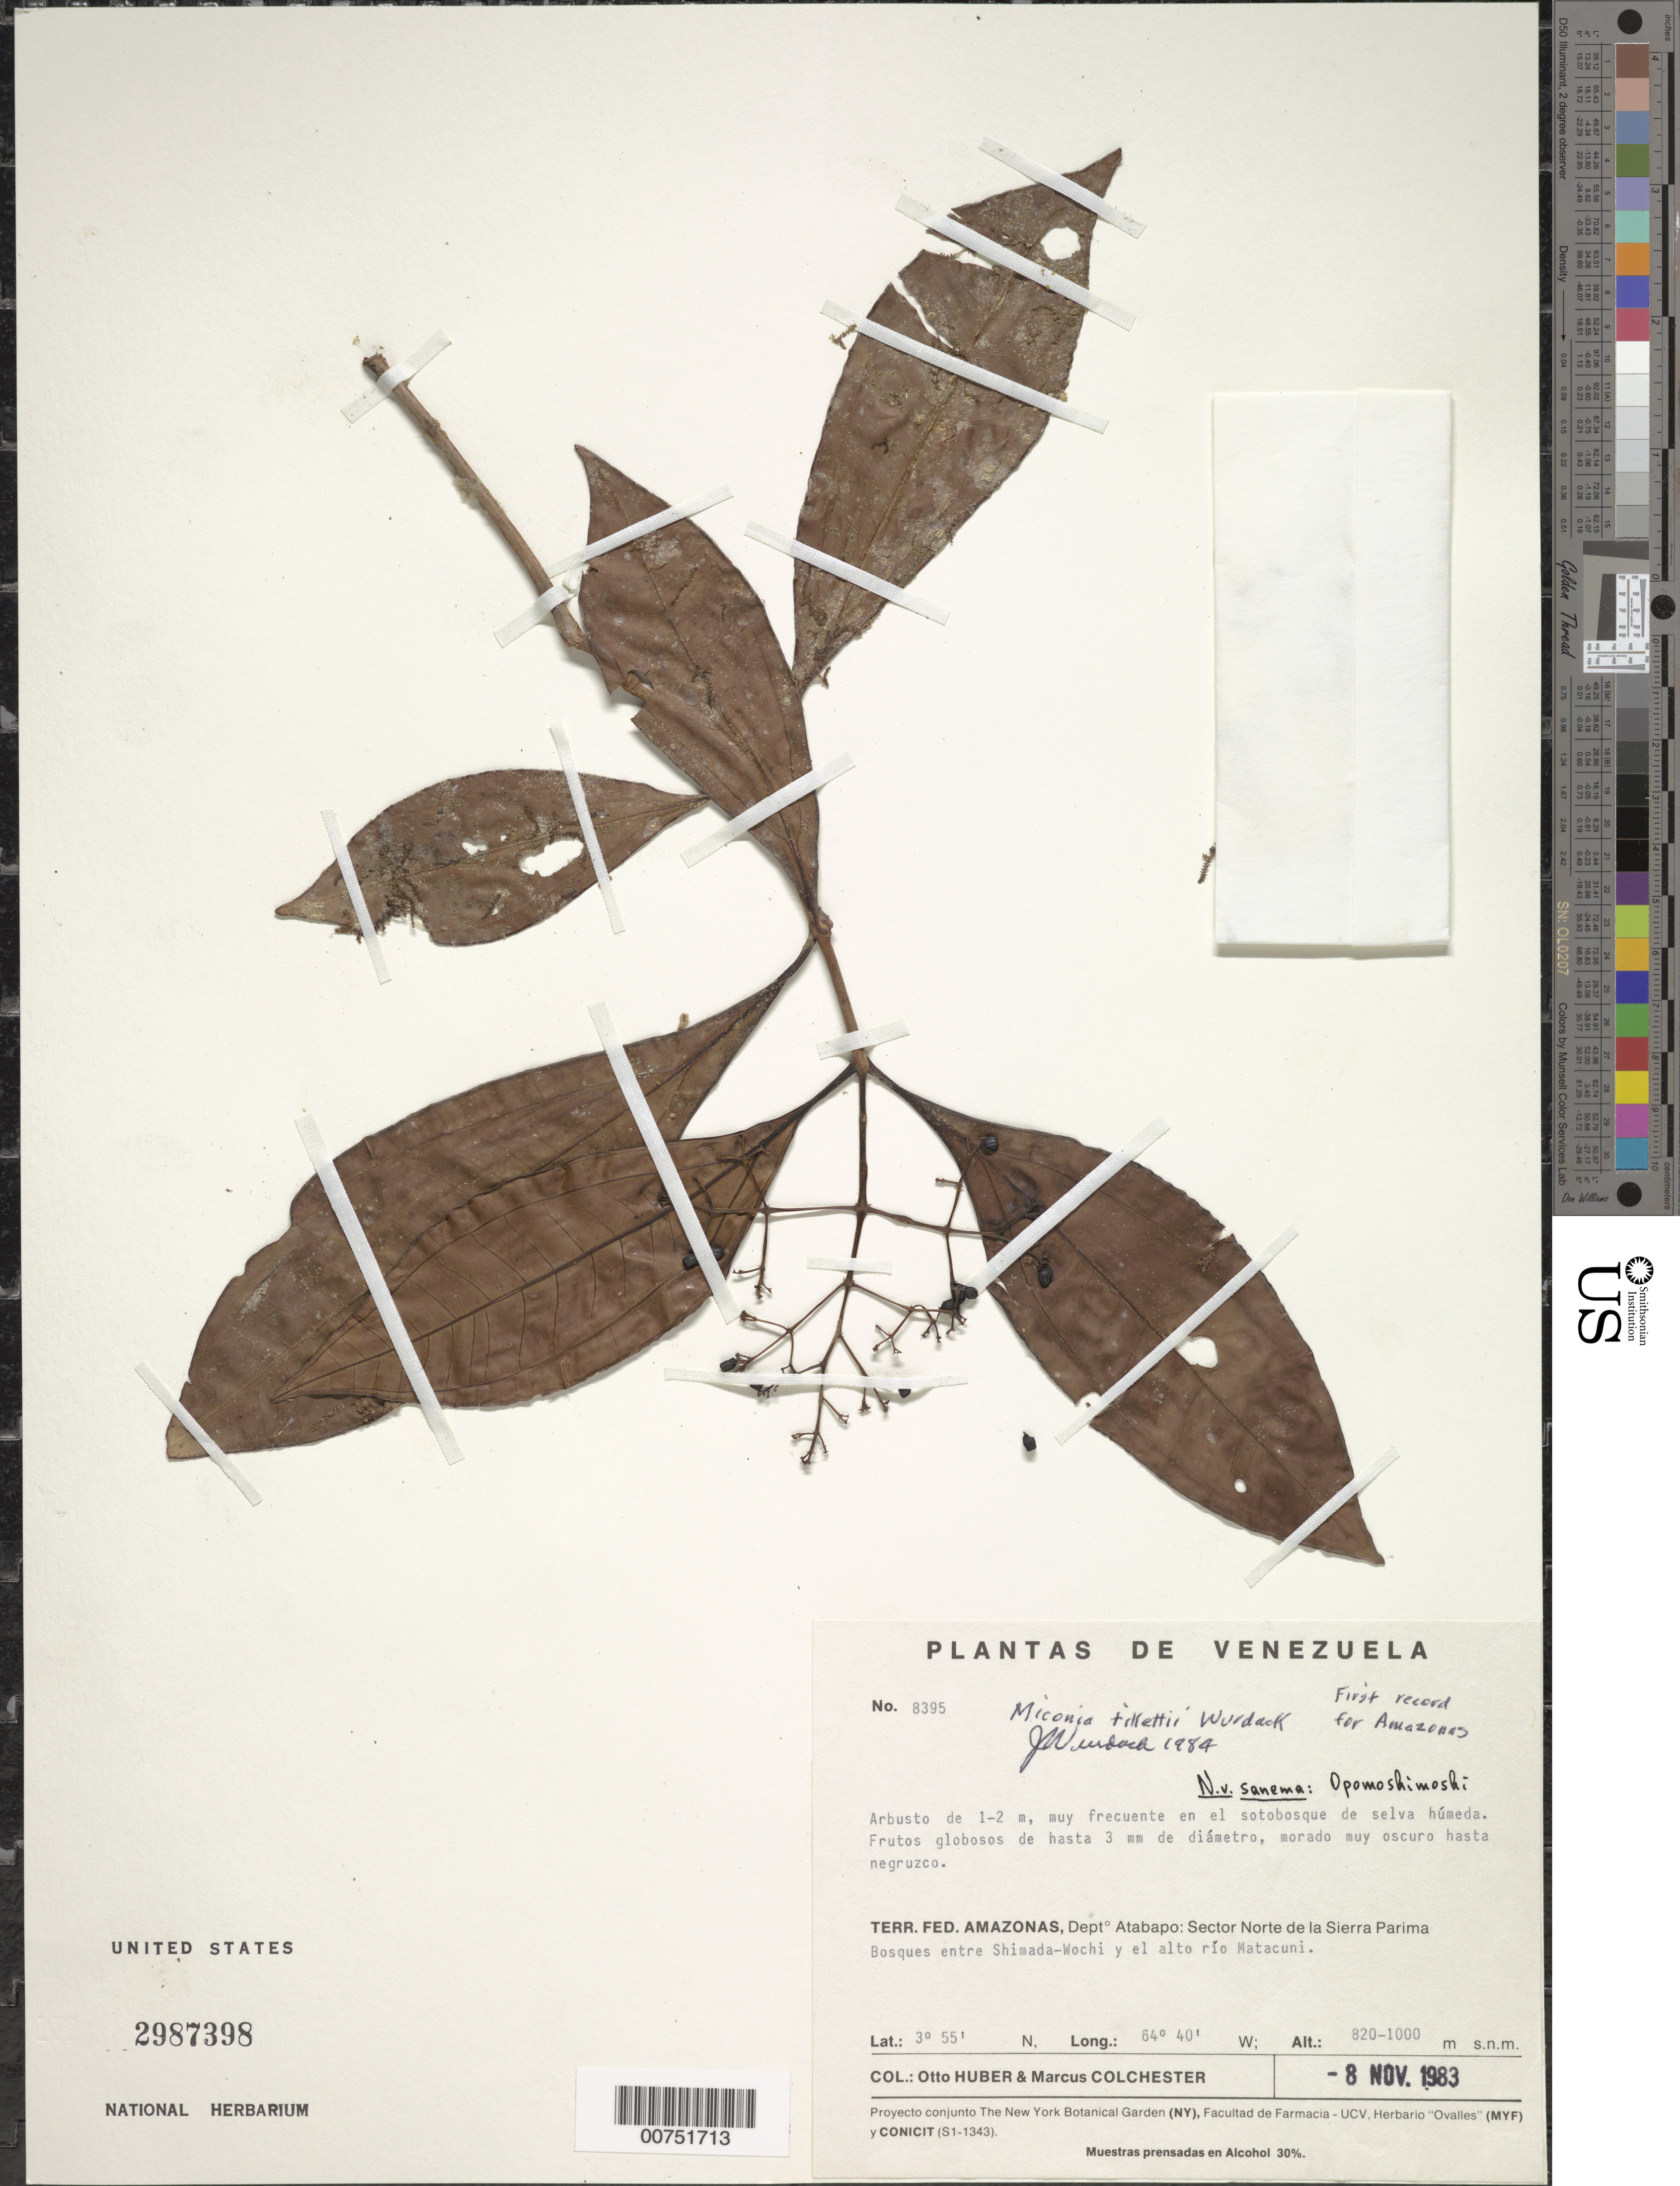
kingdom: Plantae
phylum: Tracheophyta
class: Magnoliopsida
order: Myrtales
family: Melastomataceae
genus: Miconia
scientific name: Miconia tillettii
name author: Wurdack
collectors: O. Huber & M. Colchester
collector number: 8395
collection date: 1983-11-08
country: Venezuela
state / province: Amazonas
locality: Terr. Fed. Amazonas, Depto Atabapo: Sector Norte de la Sierra Parima. Bosques entre Shimada-Wochi y el alto río Matacuni.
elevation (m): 820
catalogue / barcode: US 2987398